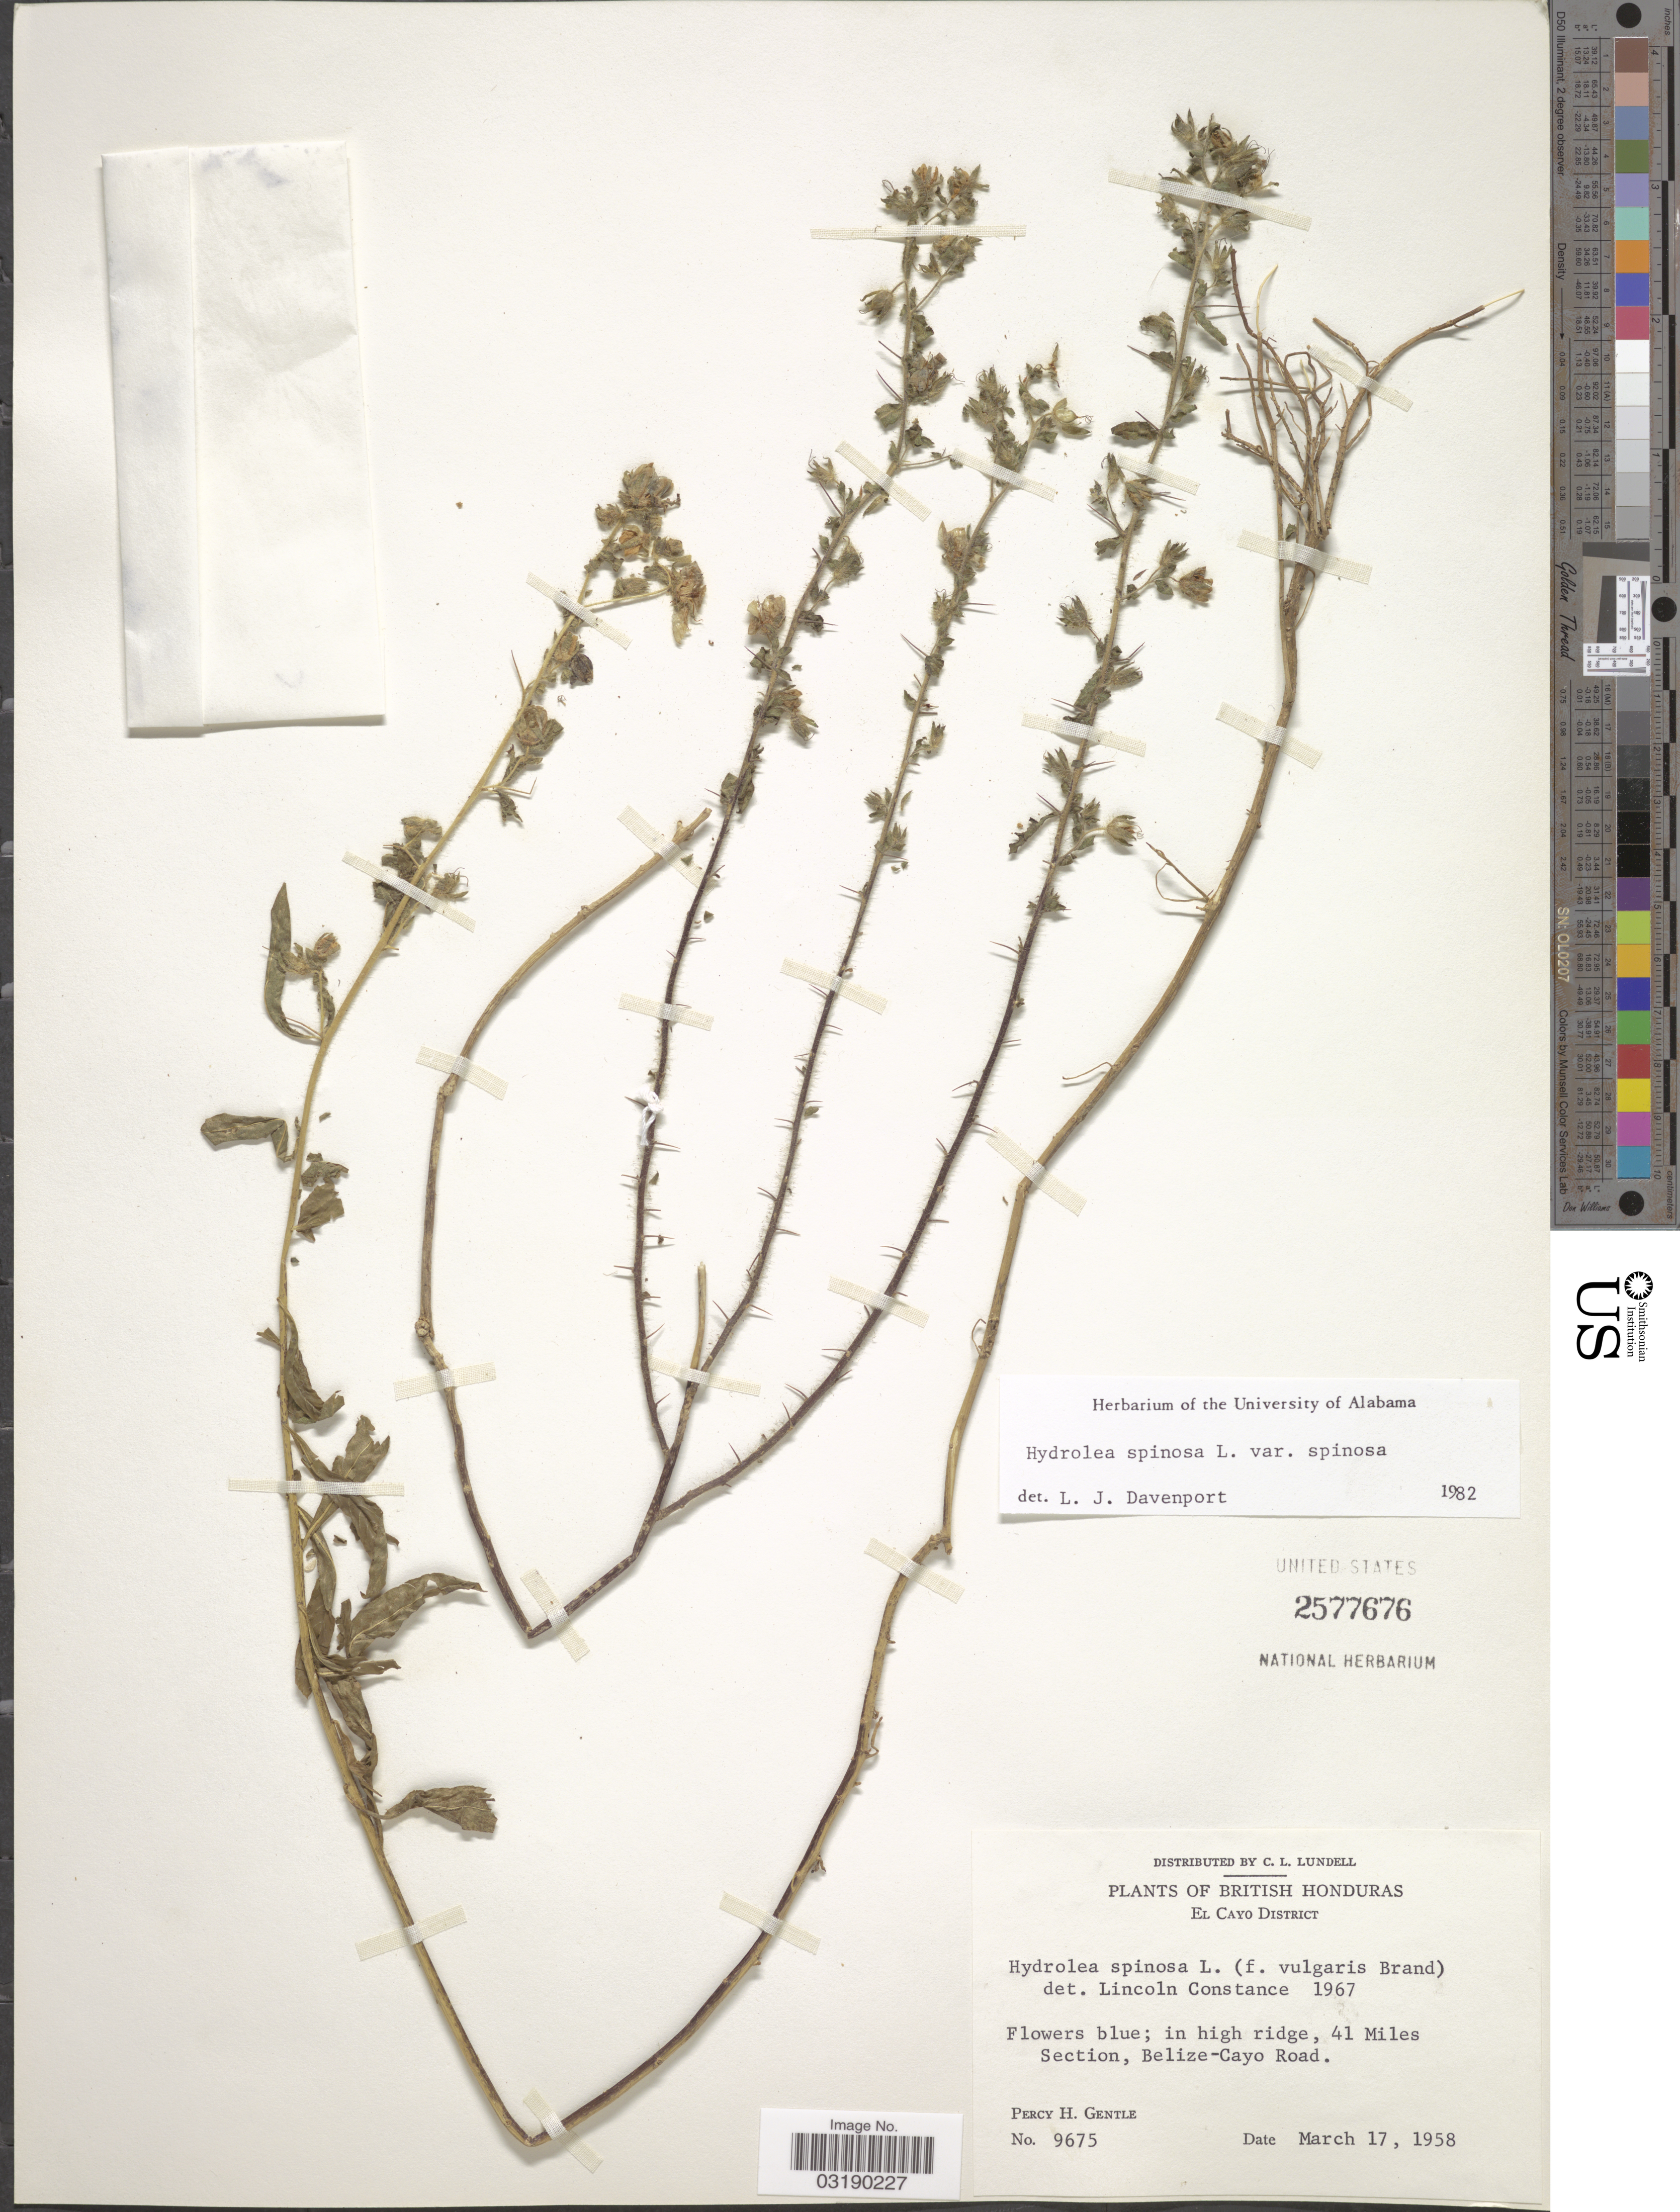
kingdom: Plantae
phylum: Tracheophyta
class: Magnoliopsida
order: Solanales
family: Hydroleaceae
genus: Hydrolea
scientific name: Hydrolea spinosa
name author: L.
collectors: P. H. Gentle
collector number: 9675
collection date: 1958-03-17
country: Belize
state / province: Cayo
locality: British Honduras. El Cayo District. In high ridge, 41 Miles Section, Belize-Cayo Road.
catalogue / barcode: US 2577676